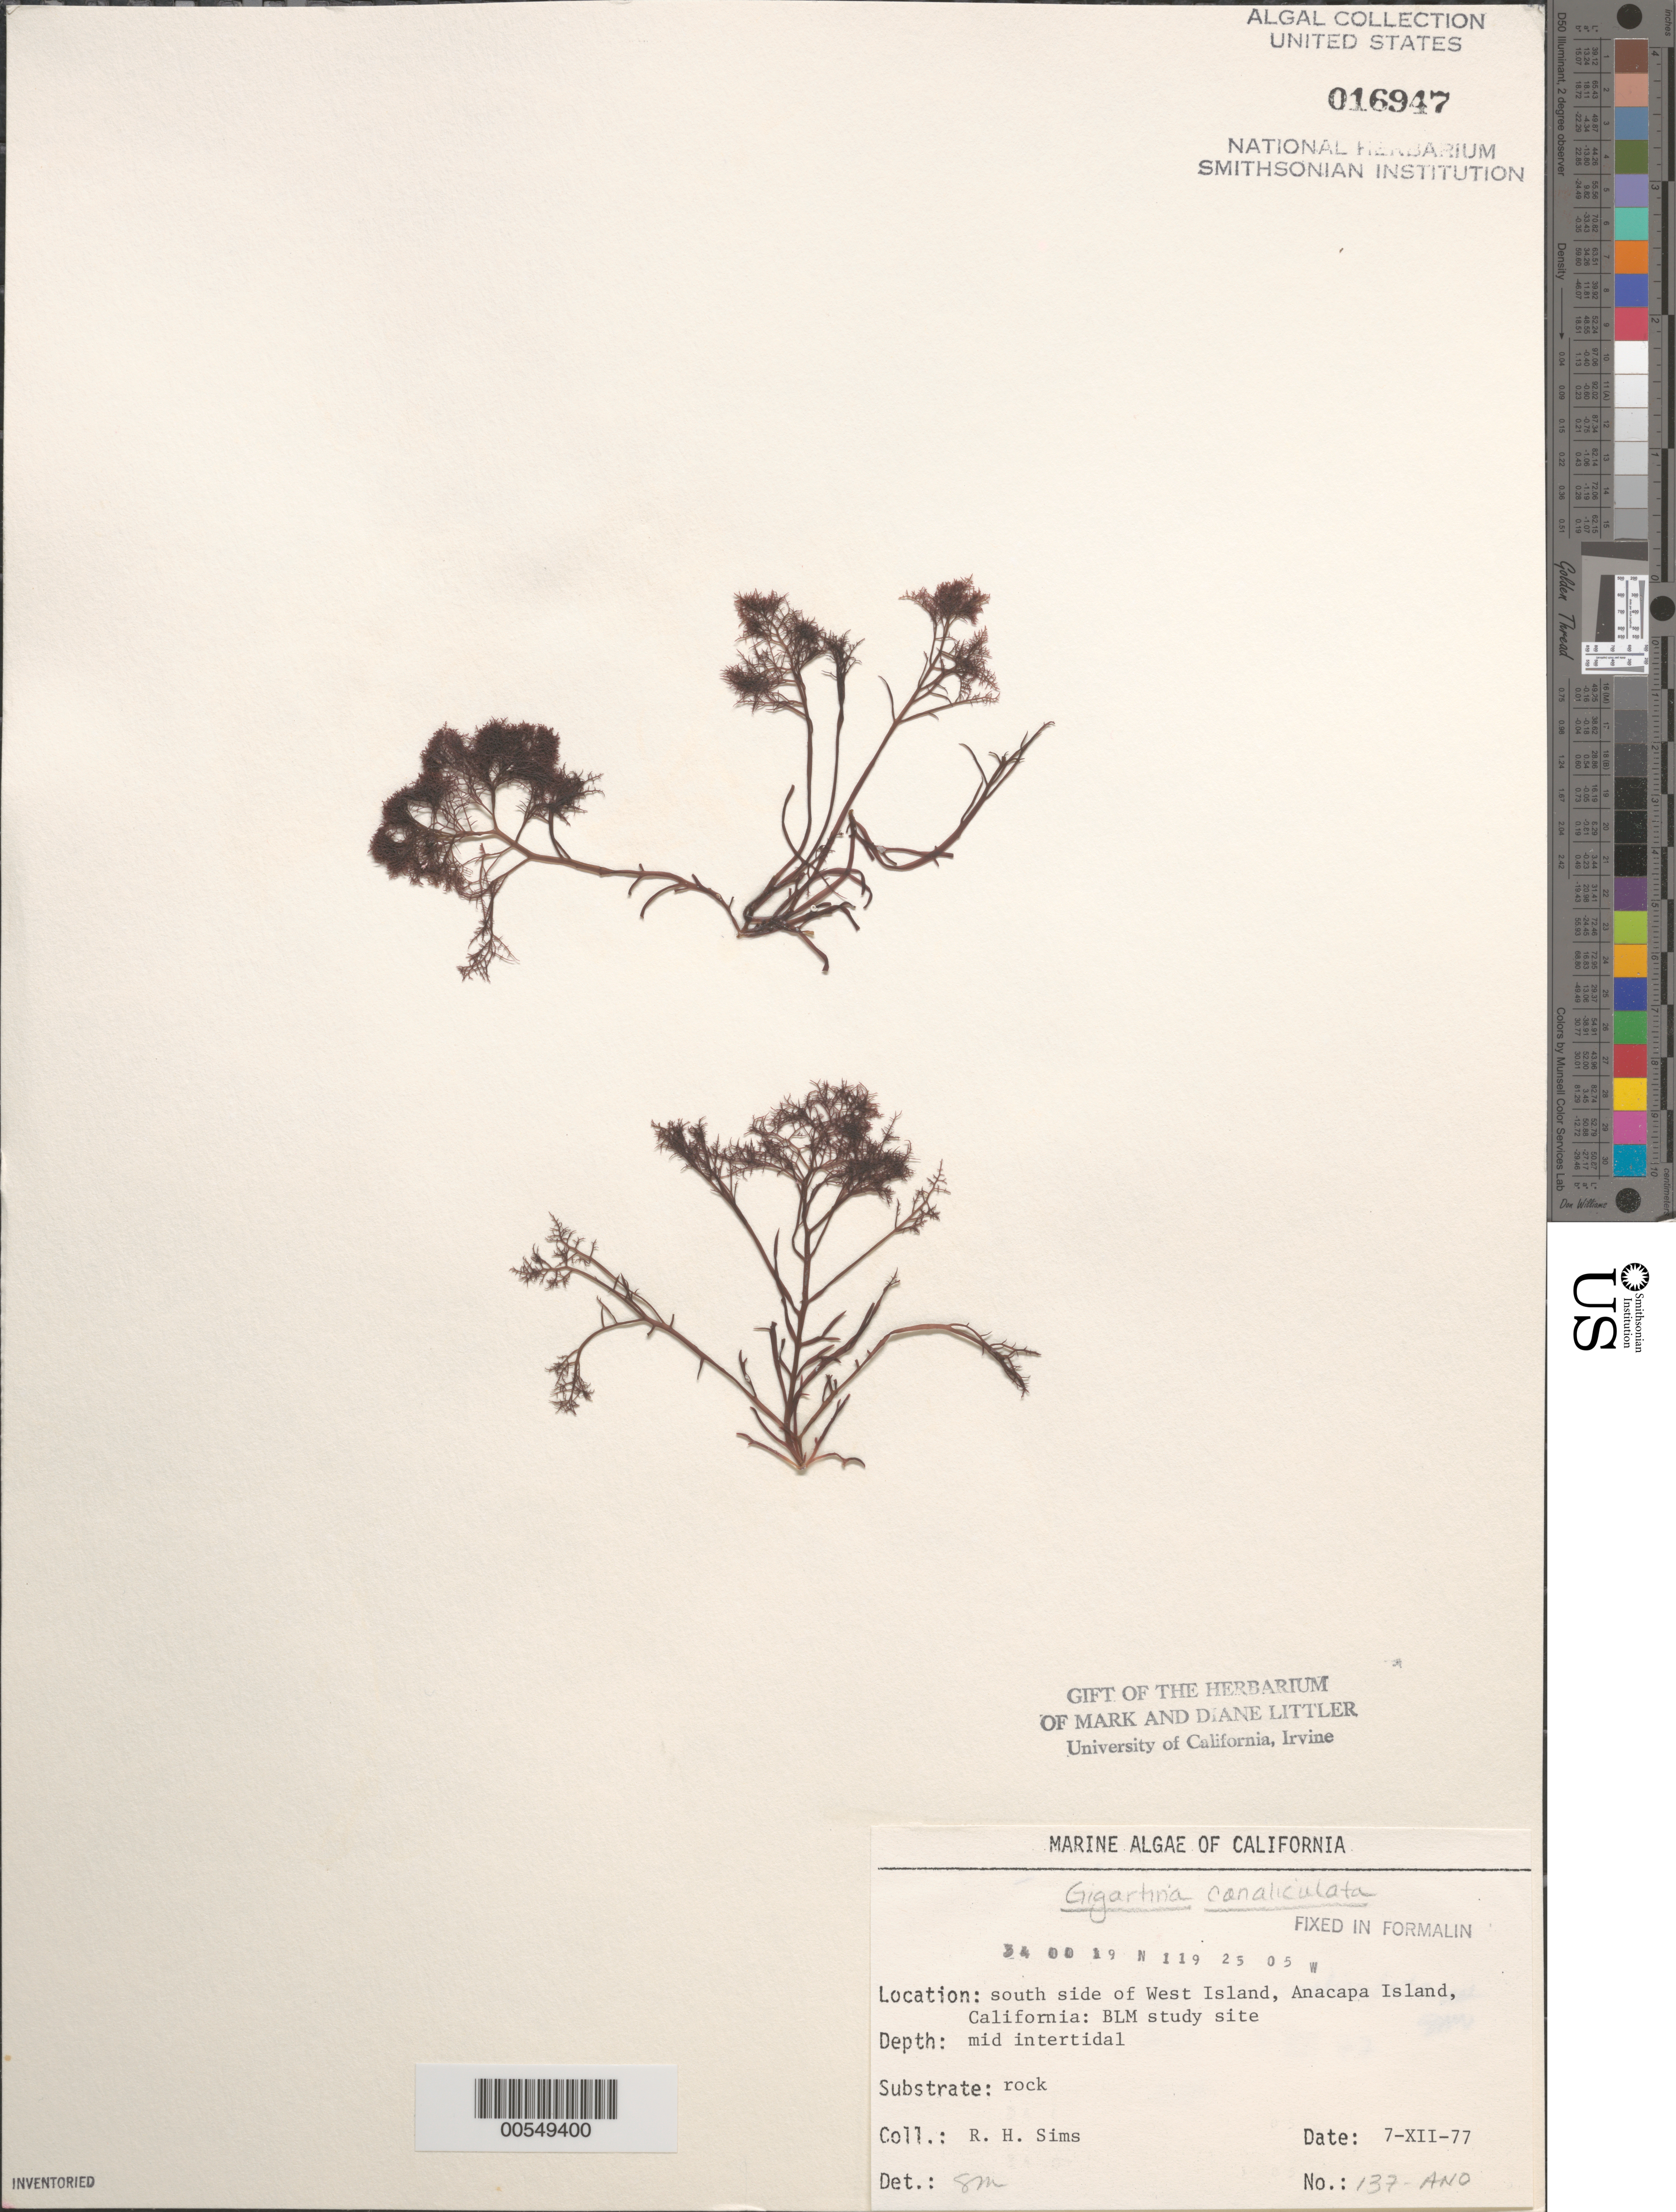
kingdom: Plantae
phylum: Rhodophyta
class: Florideophyceae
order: Gigartinales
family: Gigartinaceae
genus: Chondracanthus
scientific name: Chondracanthus canaliculatus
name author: (Harv.) Guiry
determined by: Algae name updating Project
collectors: R. H. Sims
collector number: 137-ANO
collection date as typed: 07 Dec 1977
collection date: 1977-12-07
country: United States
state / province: California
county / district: Ventura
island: Anacapa Island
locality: South side of west island, near Cat Rock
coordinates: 34 00'19"N, 119 25'05"W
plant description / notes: BLM-SOCALBIGHT Rocky Intertidal Survey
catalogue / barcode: US 16947